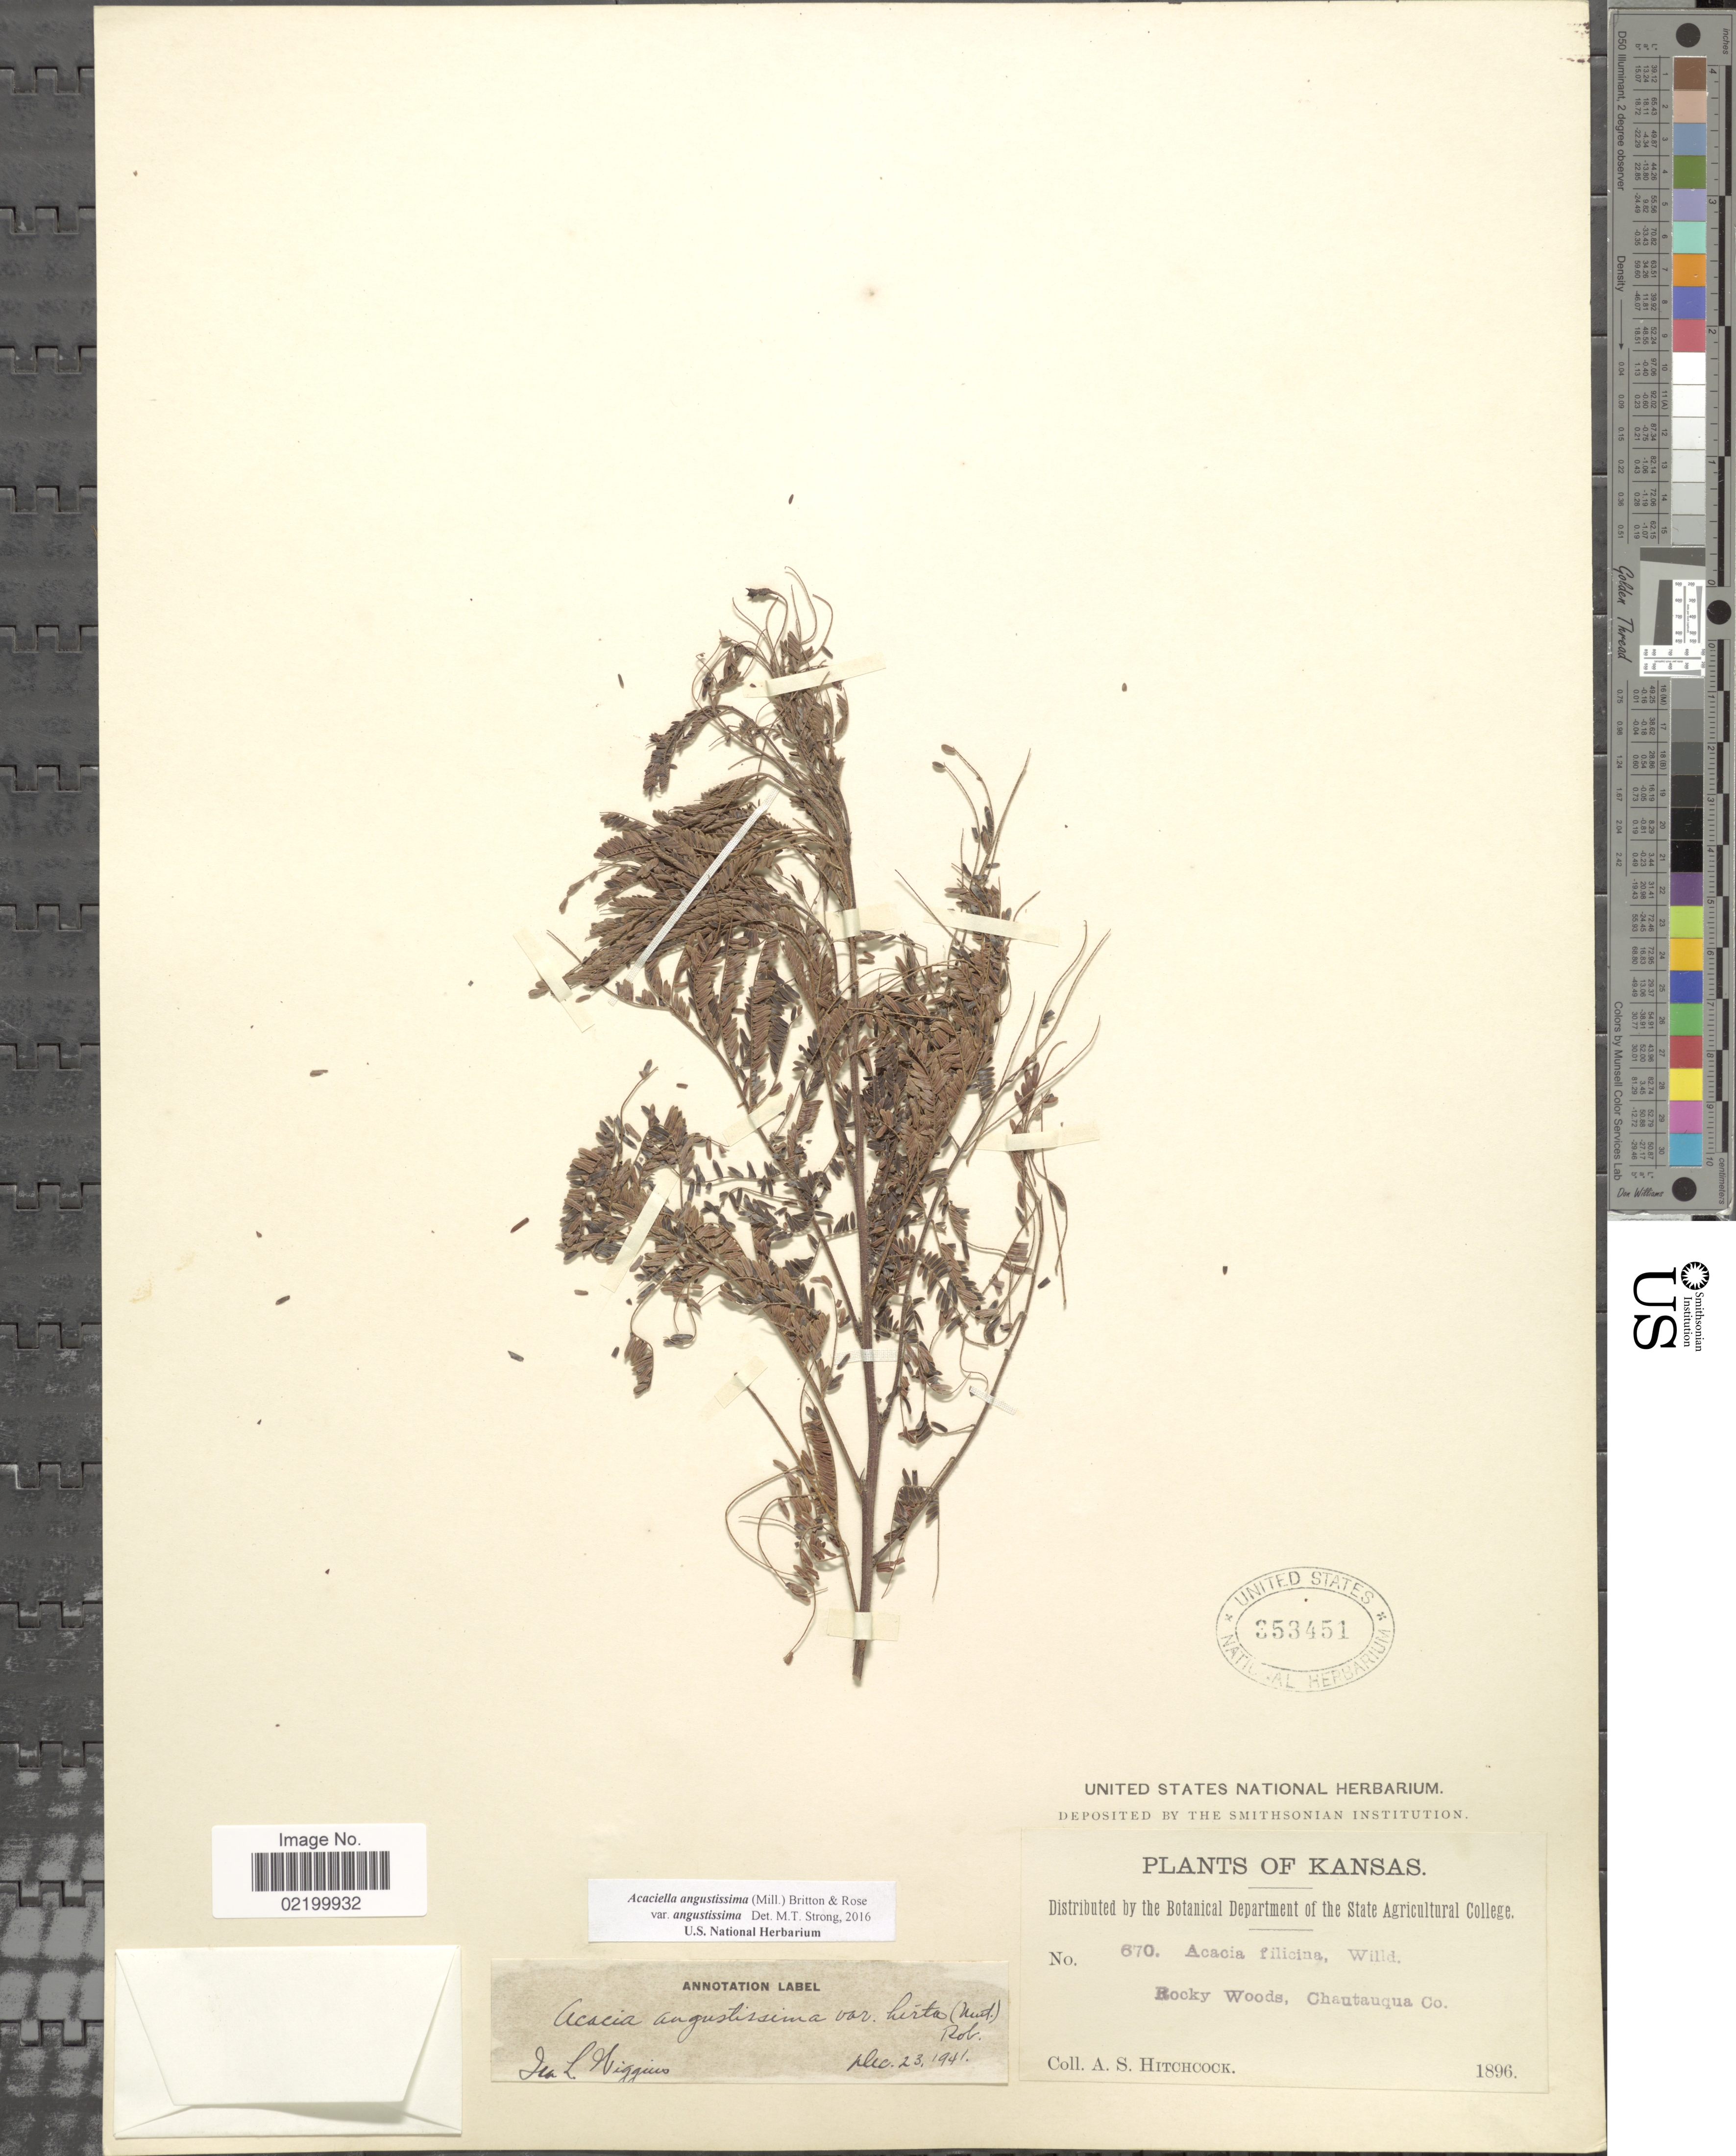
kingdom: Plantae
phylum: Tracheophyta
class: Magnoliopsida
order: Fabales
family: Fabaceae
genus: Acaciella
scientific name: Acaciella angustissima var. angustissima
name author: (Mill.) Britton & Rose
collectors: A. S. Hitchcock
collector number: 670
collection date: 1896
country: United States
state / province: Kansas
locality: Chautauqua Co.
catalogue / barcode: US 353451